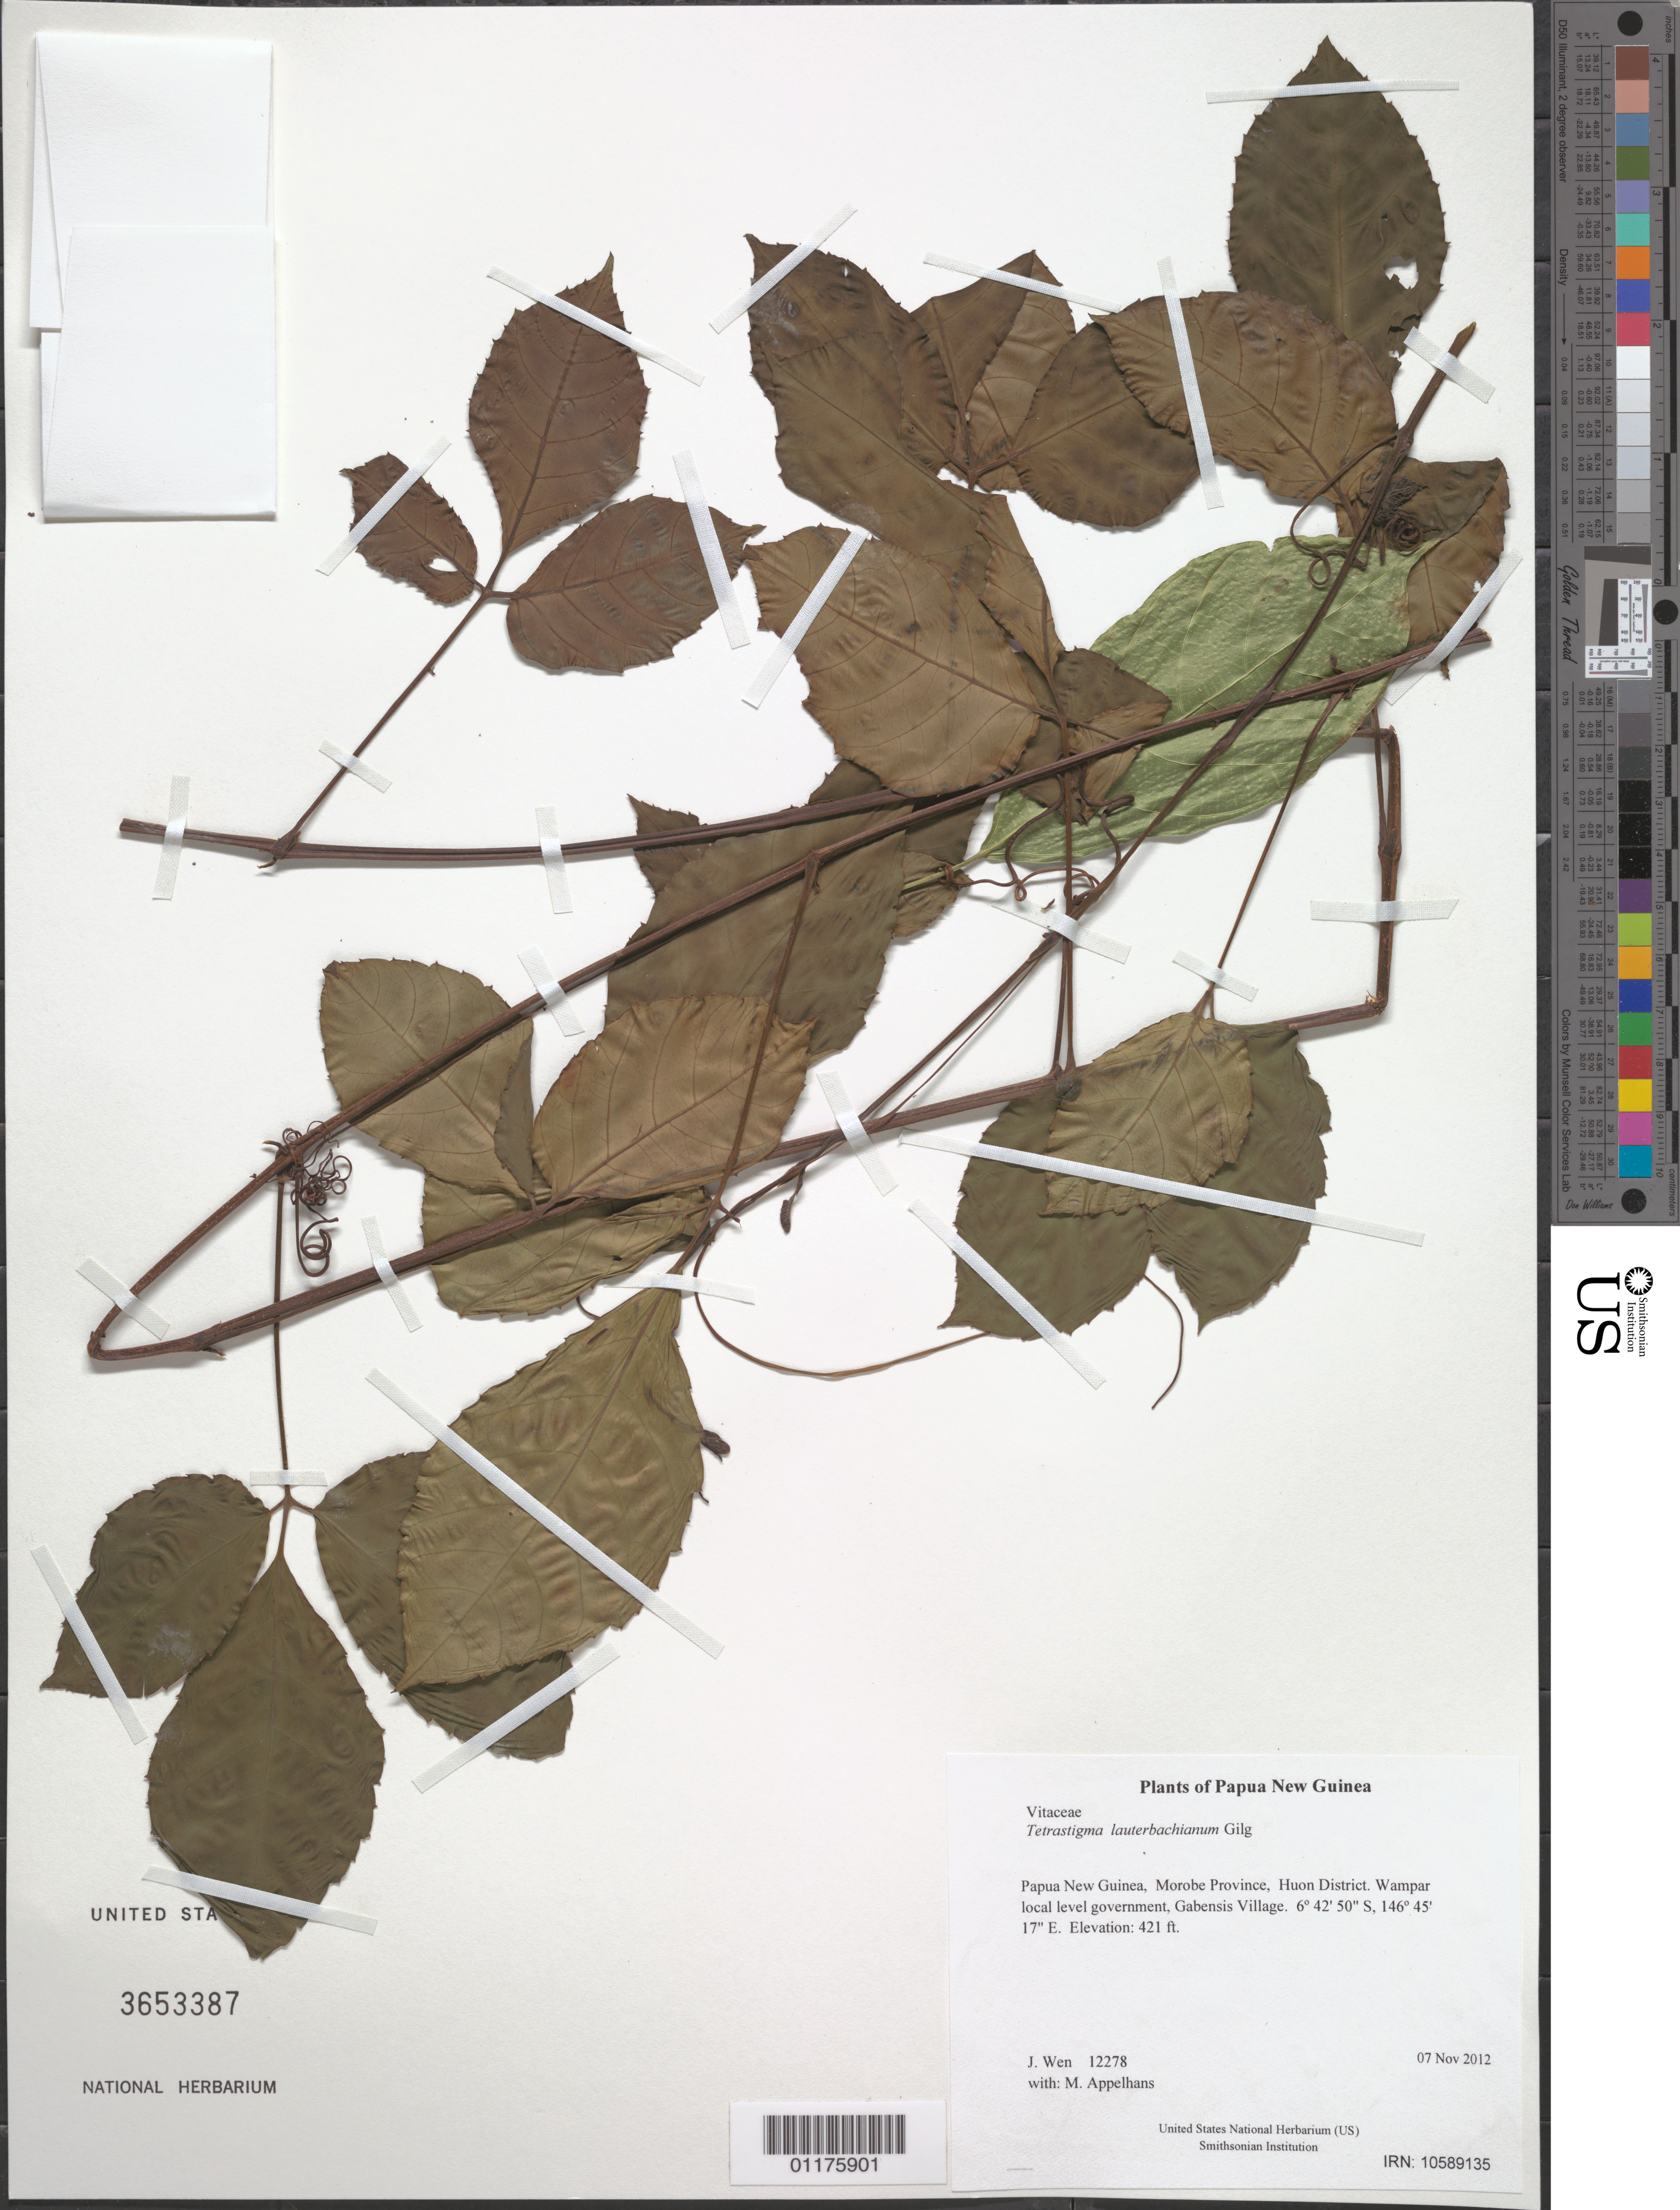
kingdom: Plantae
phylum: Tracheophyta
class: Magnoliopsida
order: Vitales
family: Vitaceae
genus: Tetrastigma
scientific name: Tetrastigma lauterbachianum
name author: Gilg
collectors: M. Appelhans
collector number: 12278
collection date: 2012-11-07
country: Papua New Guinea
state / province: Morobe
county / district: Huon District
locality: Wampar local level government, Gabensis Village.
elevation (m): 128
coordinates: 6 42.833 S, 146 45.291 E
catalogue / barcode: US 36533887